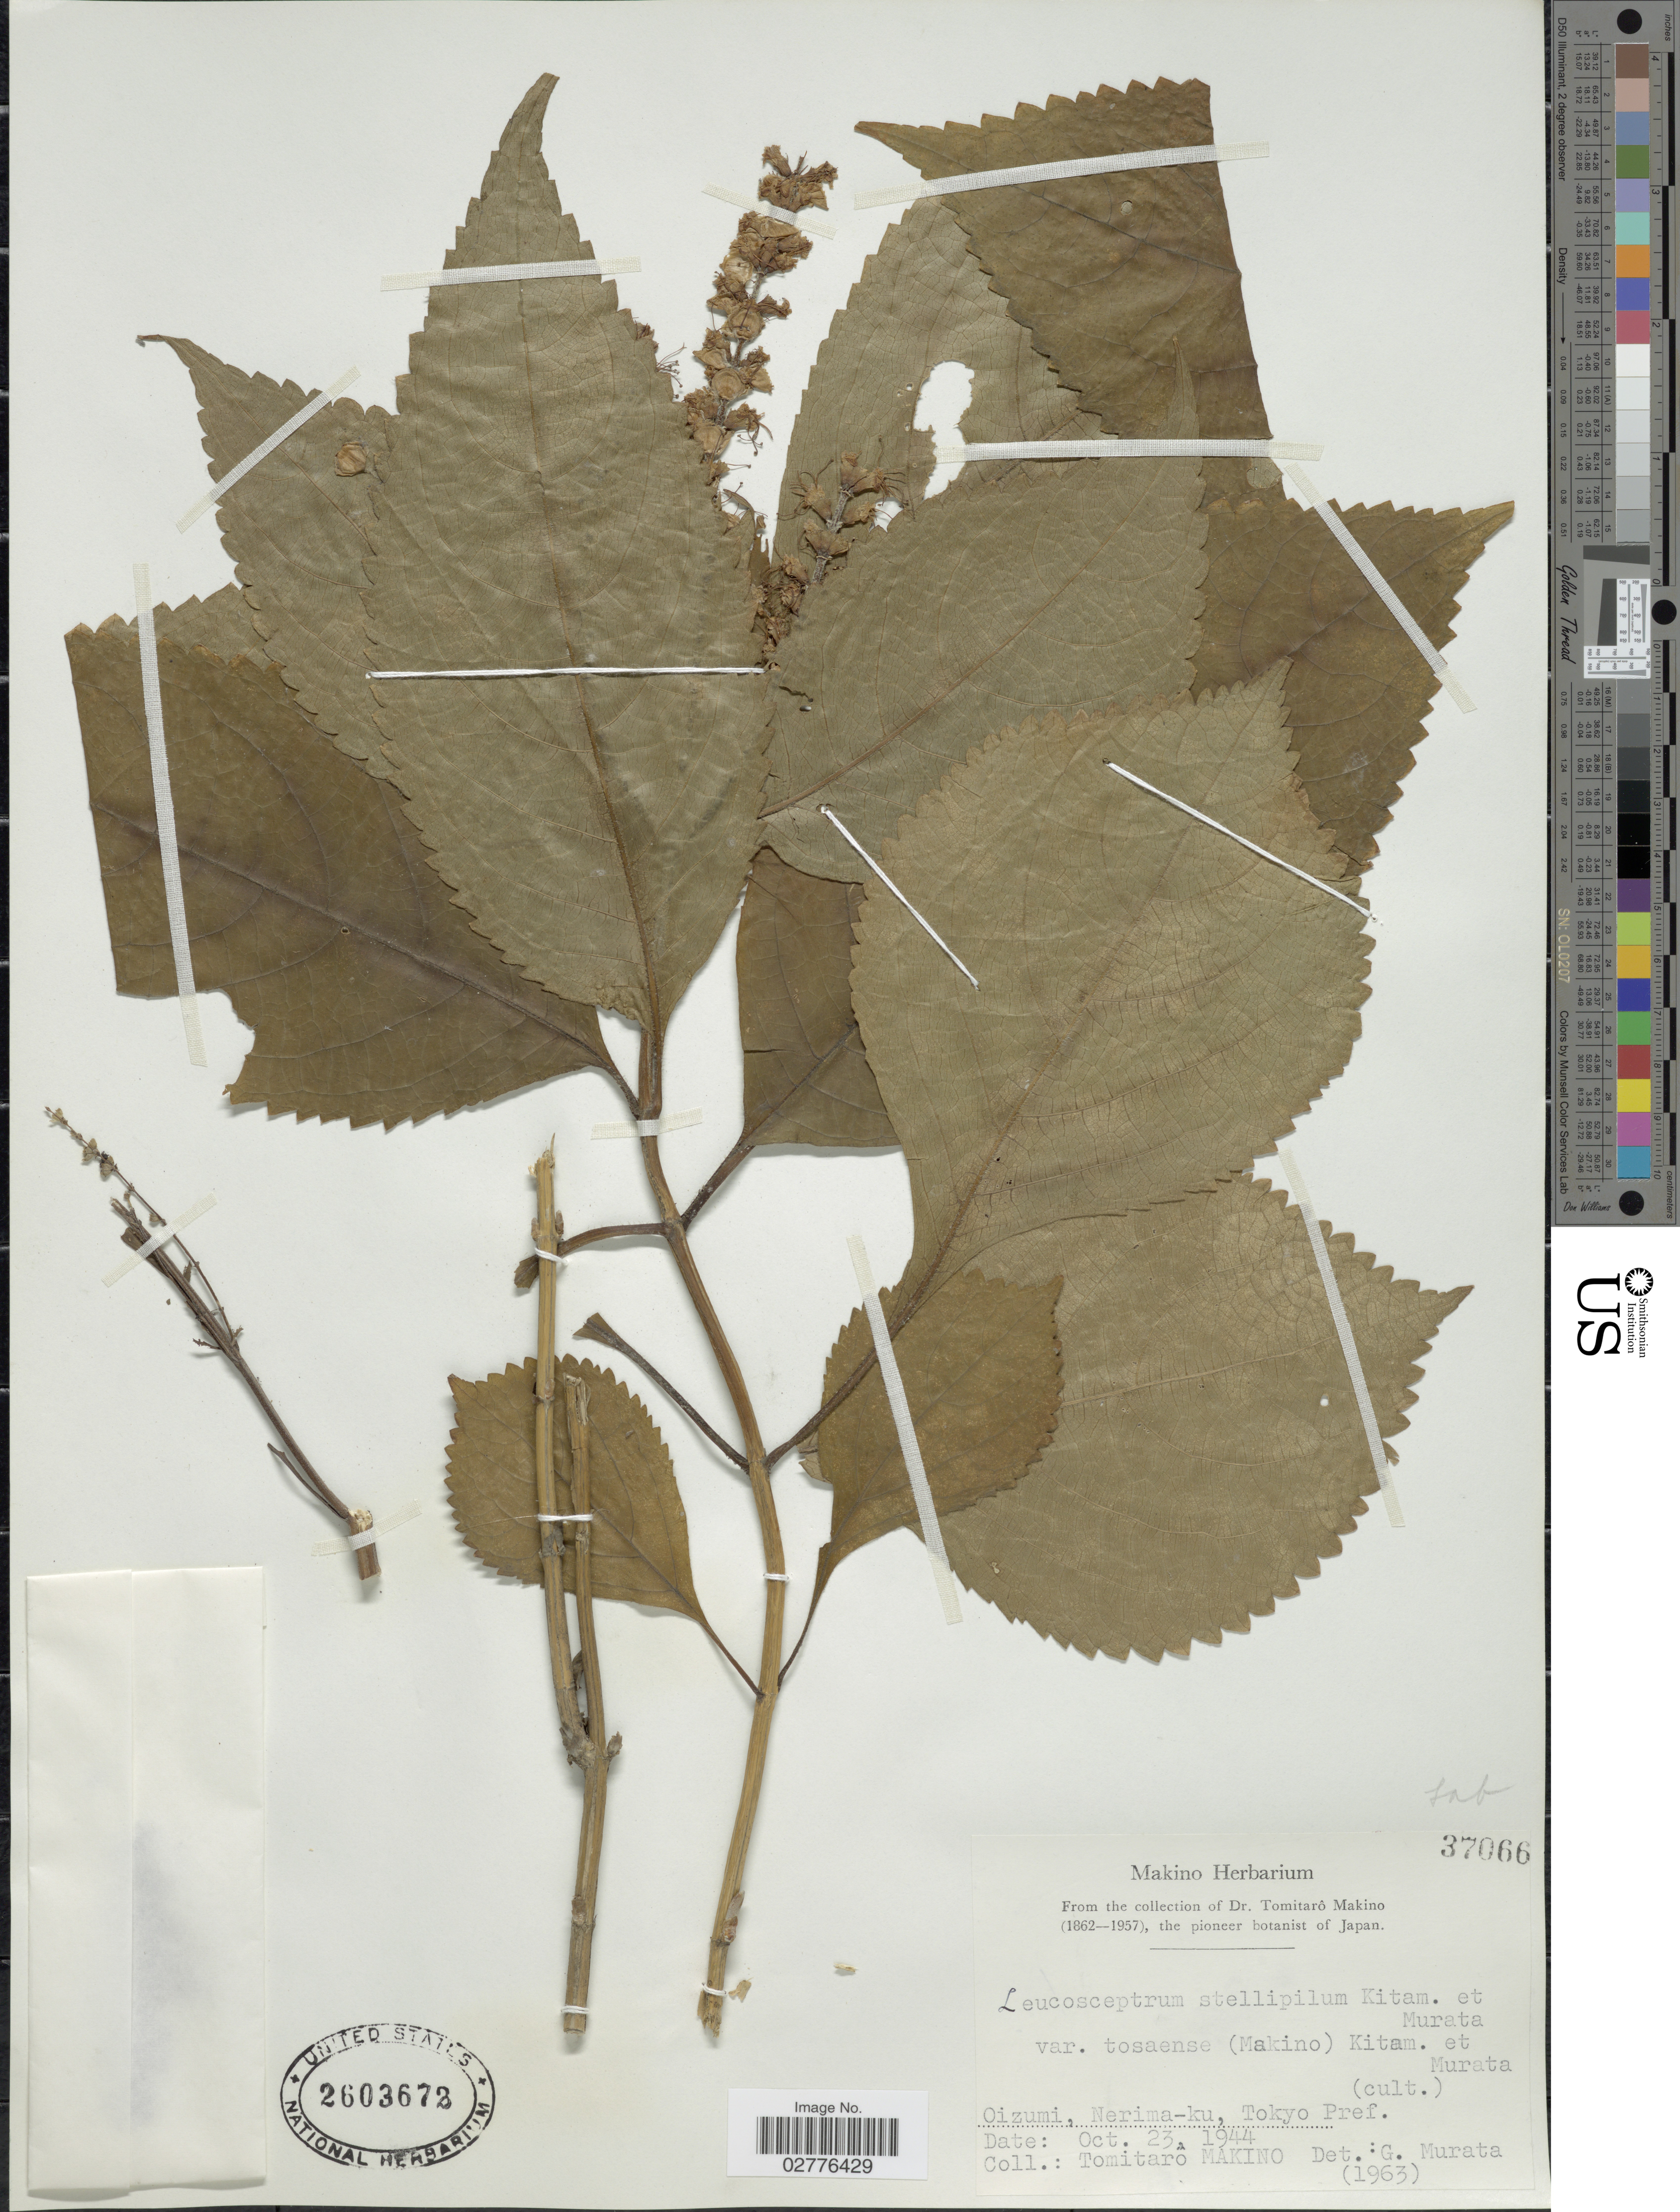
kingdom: Plantae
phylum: Tracheophyta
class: Magnoliopsida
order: Lamiales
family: Lamiaceae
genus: Leucosceptrum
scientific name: Leucosceptrum stellipilum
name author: (Miq.) Kitam. & Murata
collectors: T. Makino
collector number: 37066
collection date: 1944-10-23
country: Japan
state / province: Tokyo, Federal City of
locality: Oizumi, Nerima-ku, Tokyo Pref.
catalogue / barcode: US 2603672